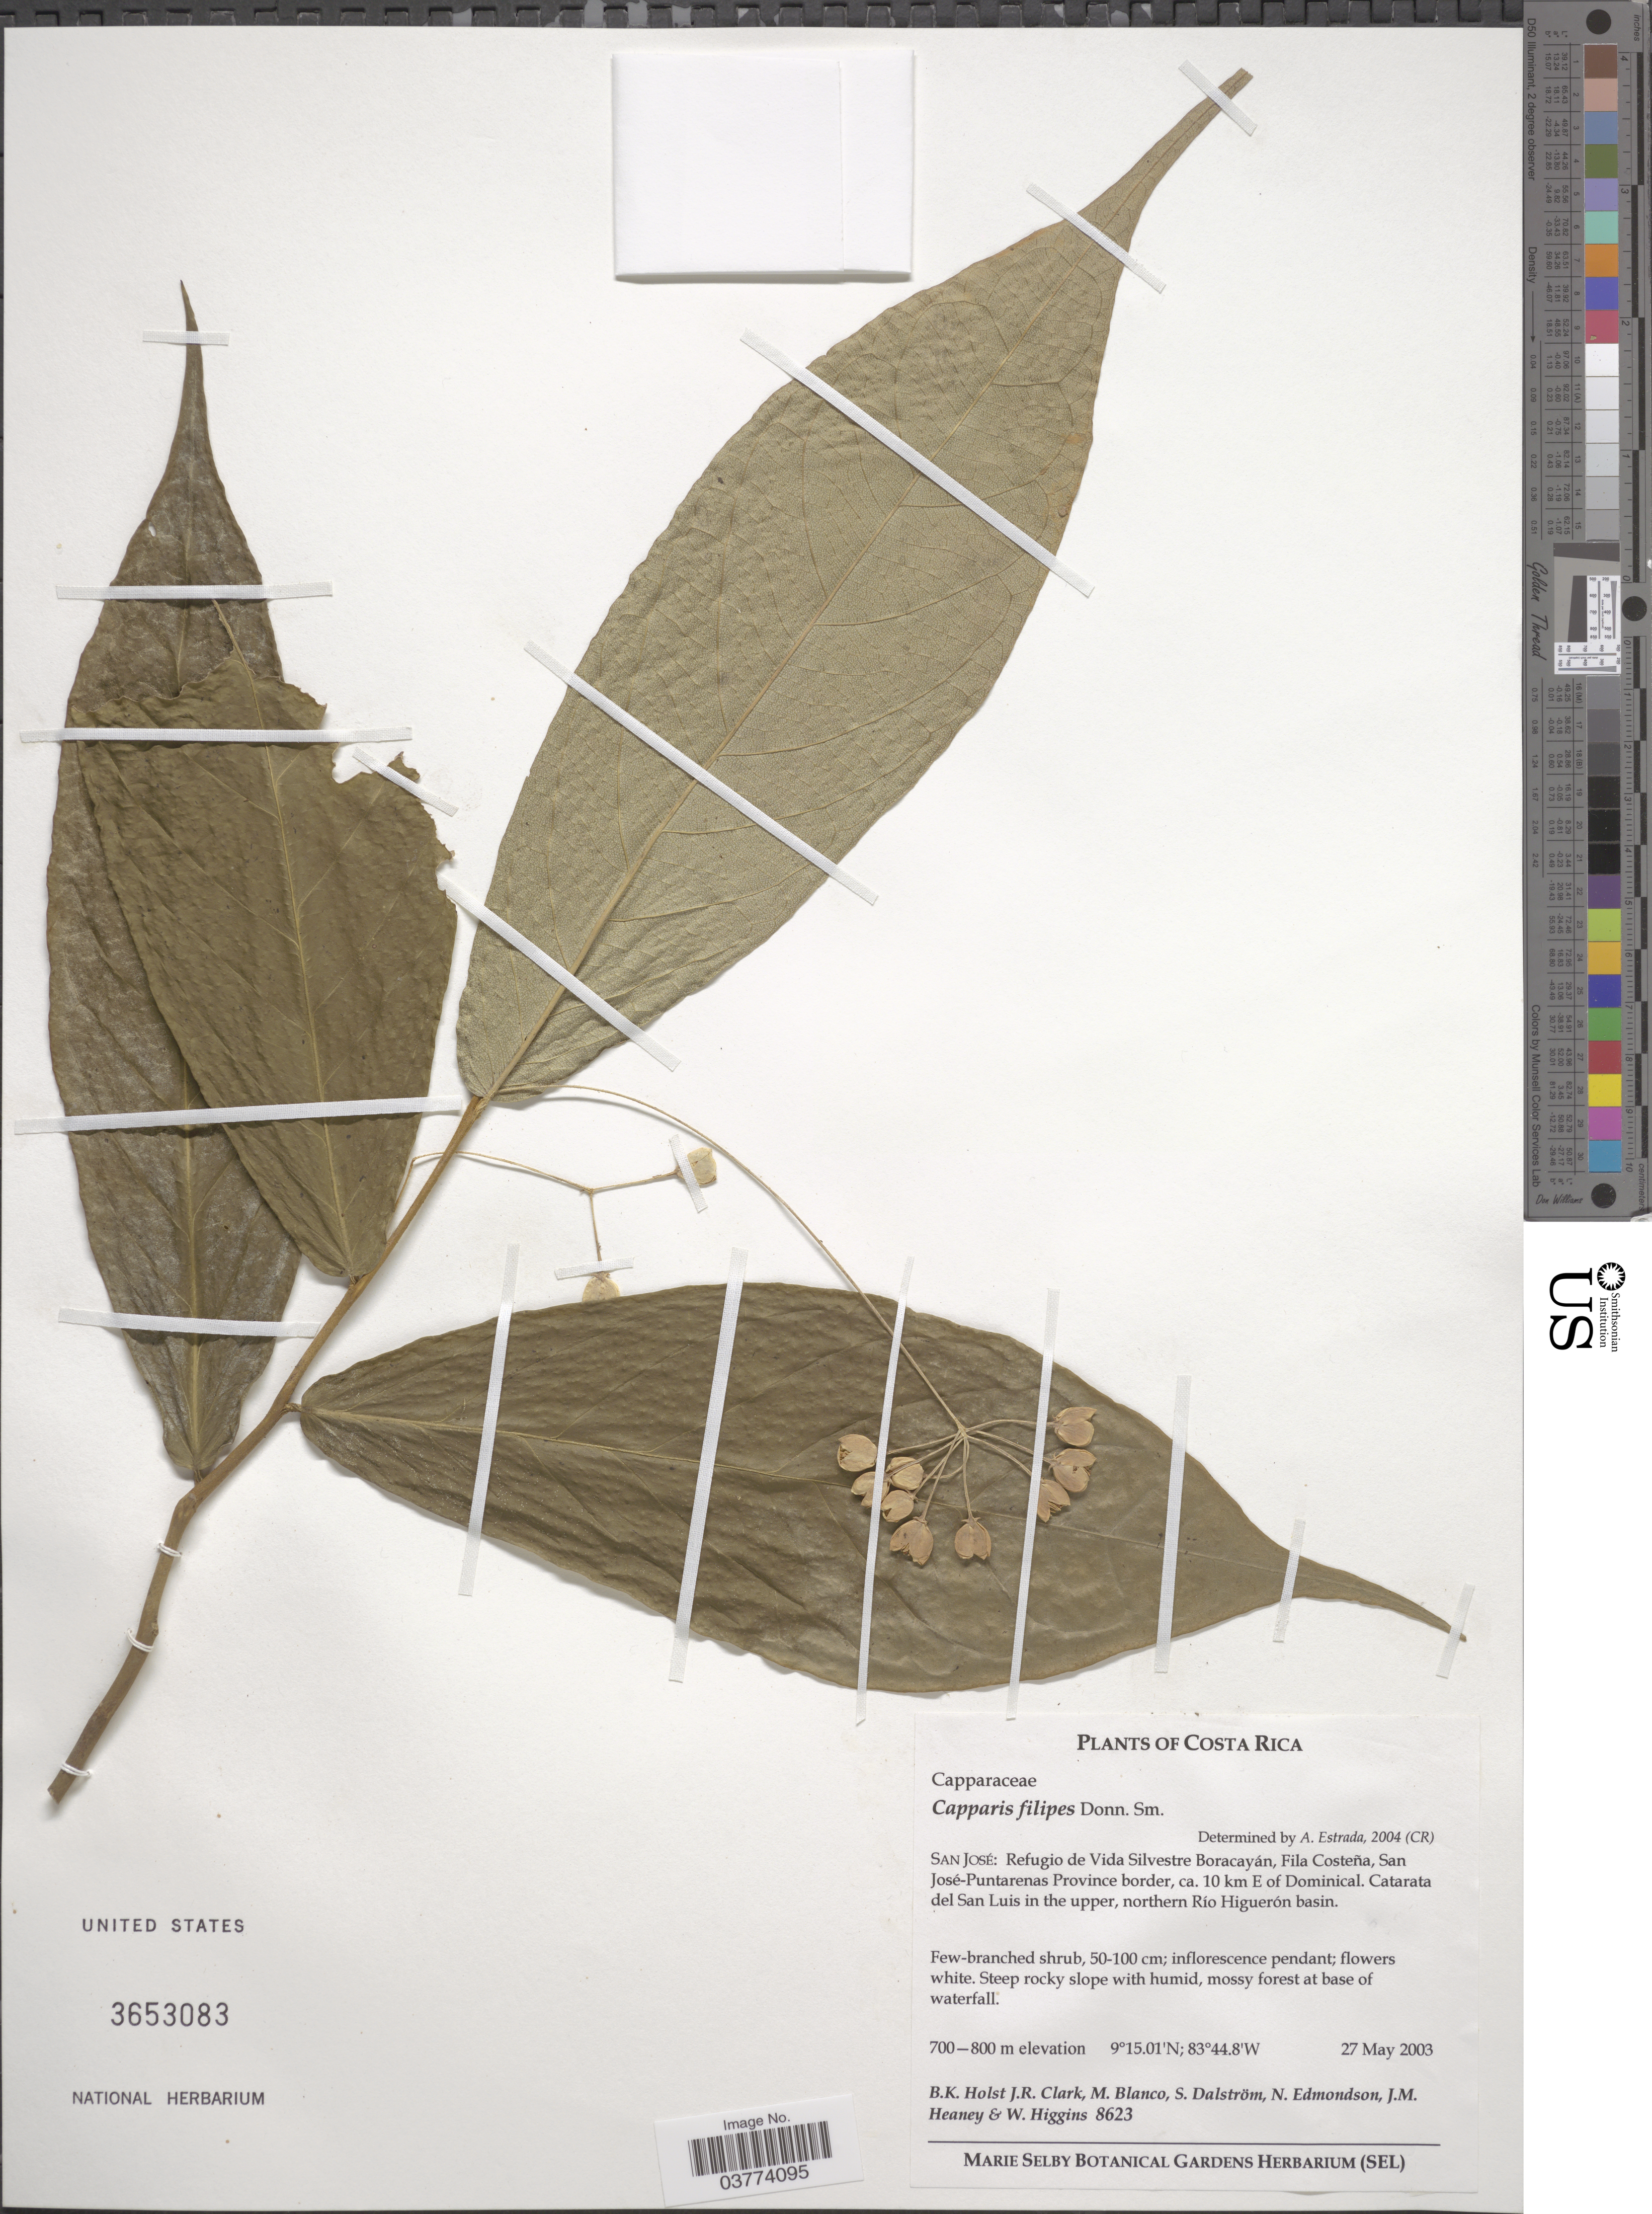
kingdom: Plantae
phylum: Tracheophyta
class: Magnoliopsida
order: Brassicales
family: Capparaceae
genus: Quadrella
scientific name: Quadrella filipes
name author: (Donn. Sm.) Iltis & Cornejo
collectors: B. Holst, J. R. Clark, M. Blanco, S. Dalström & et al.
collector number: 8623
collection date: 2003-05-27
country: Costa Rica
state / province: San José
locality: Refugio de Vida Silvestre Boracayán, Fila Costeña, San José-Puntarenas Province border, ca. 10 km E of Dominical. Catarata del San Luis in the upper, northern Río Higuerón basin.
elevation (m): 700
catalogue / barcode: US 3653083